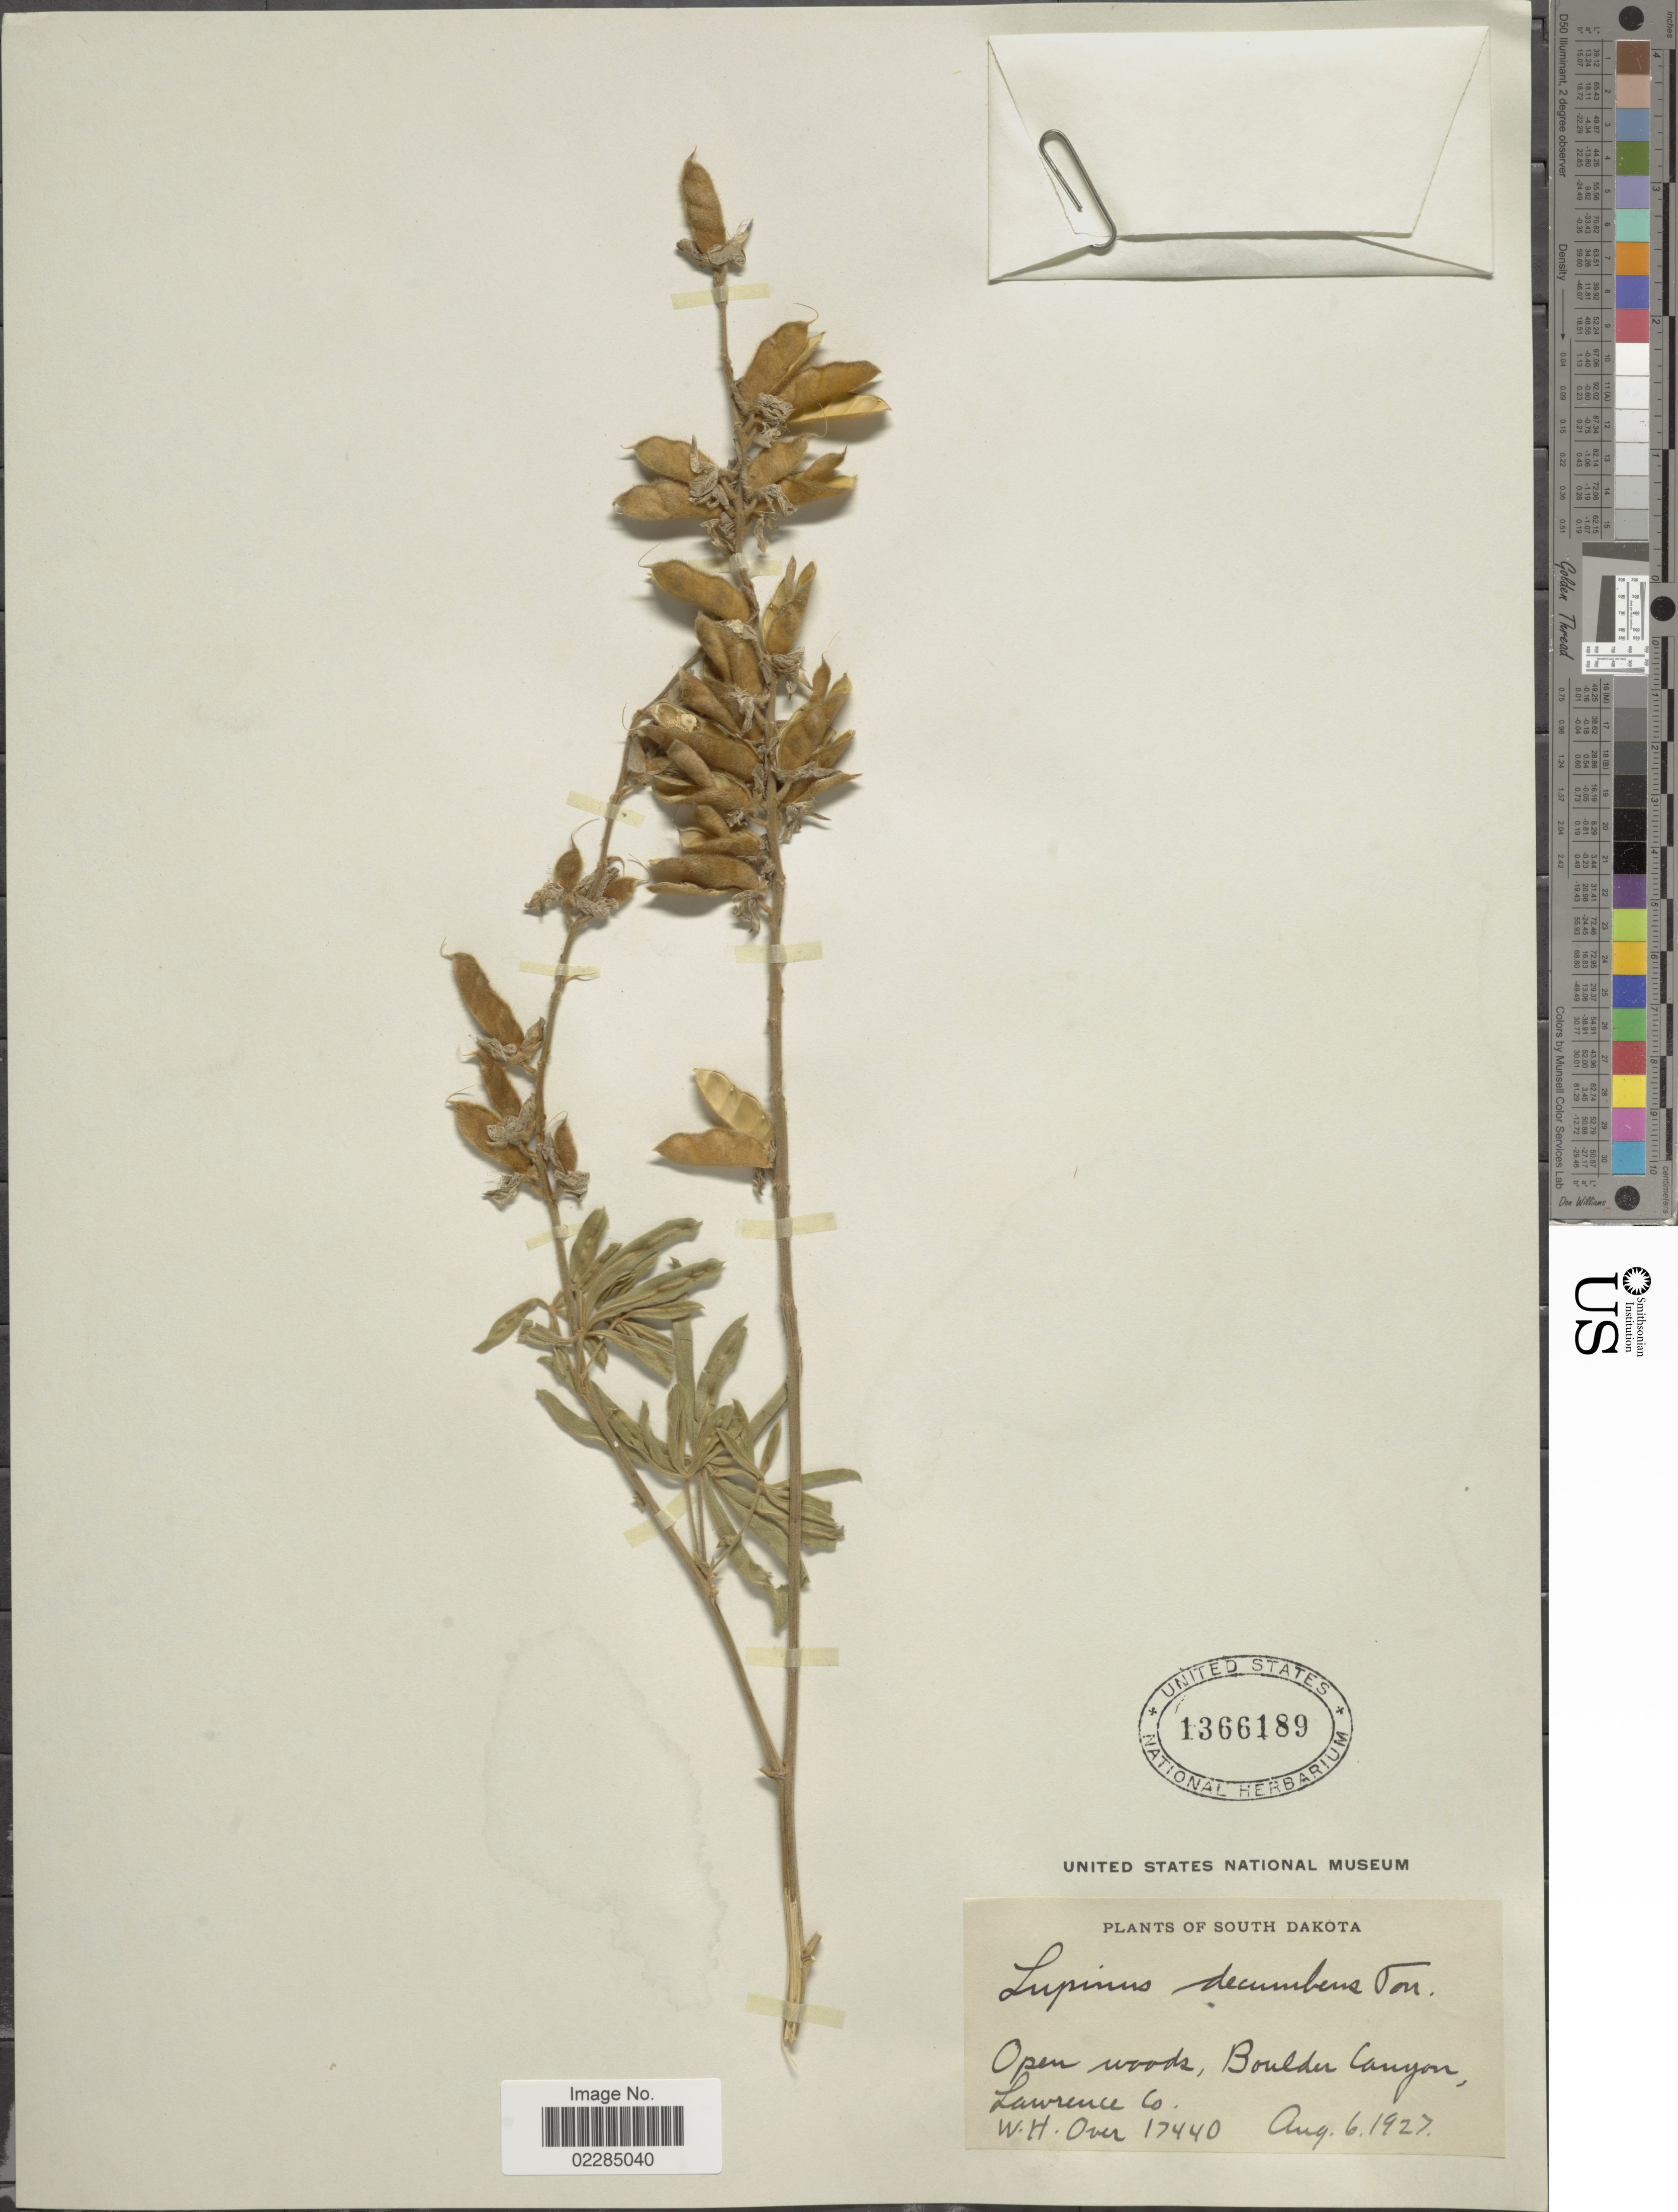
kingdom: Plantae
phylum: Tracheophyta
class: Magnoliopsida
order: Fabales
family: Fabaceae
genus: Lupinus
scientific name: Lupinus decumbens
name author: Torr.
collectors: W. Over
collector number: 17440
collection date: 1927-08-06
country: United States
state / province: South Dakota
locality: Open woods, Boulder Canyon, Lawrence Co.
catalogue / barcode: US 1366189